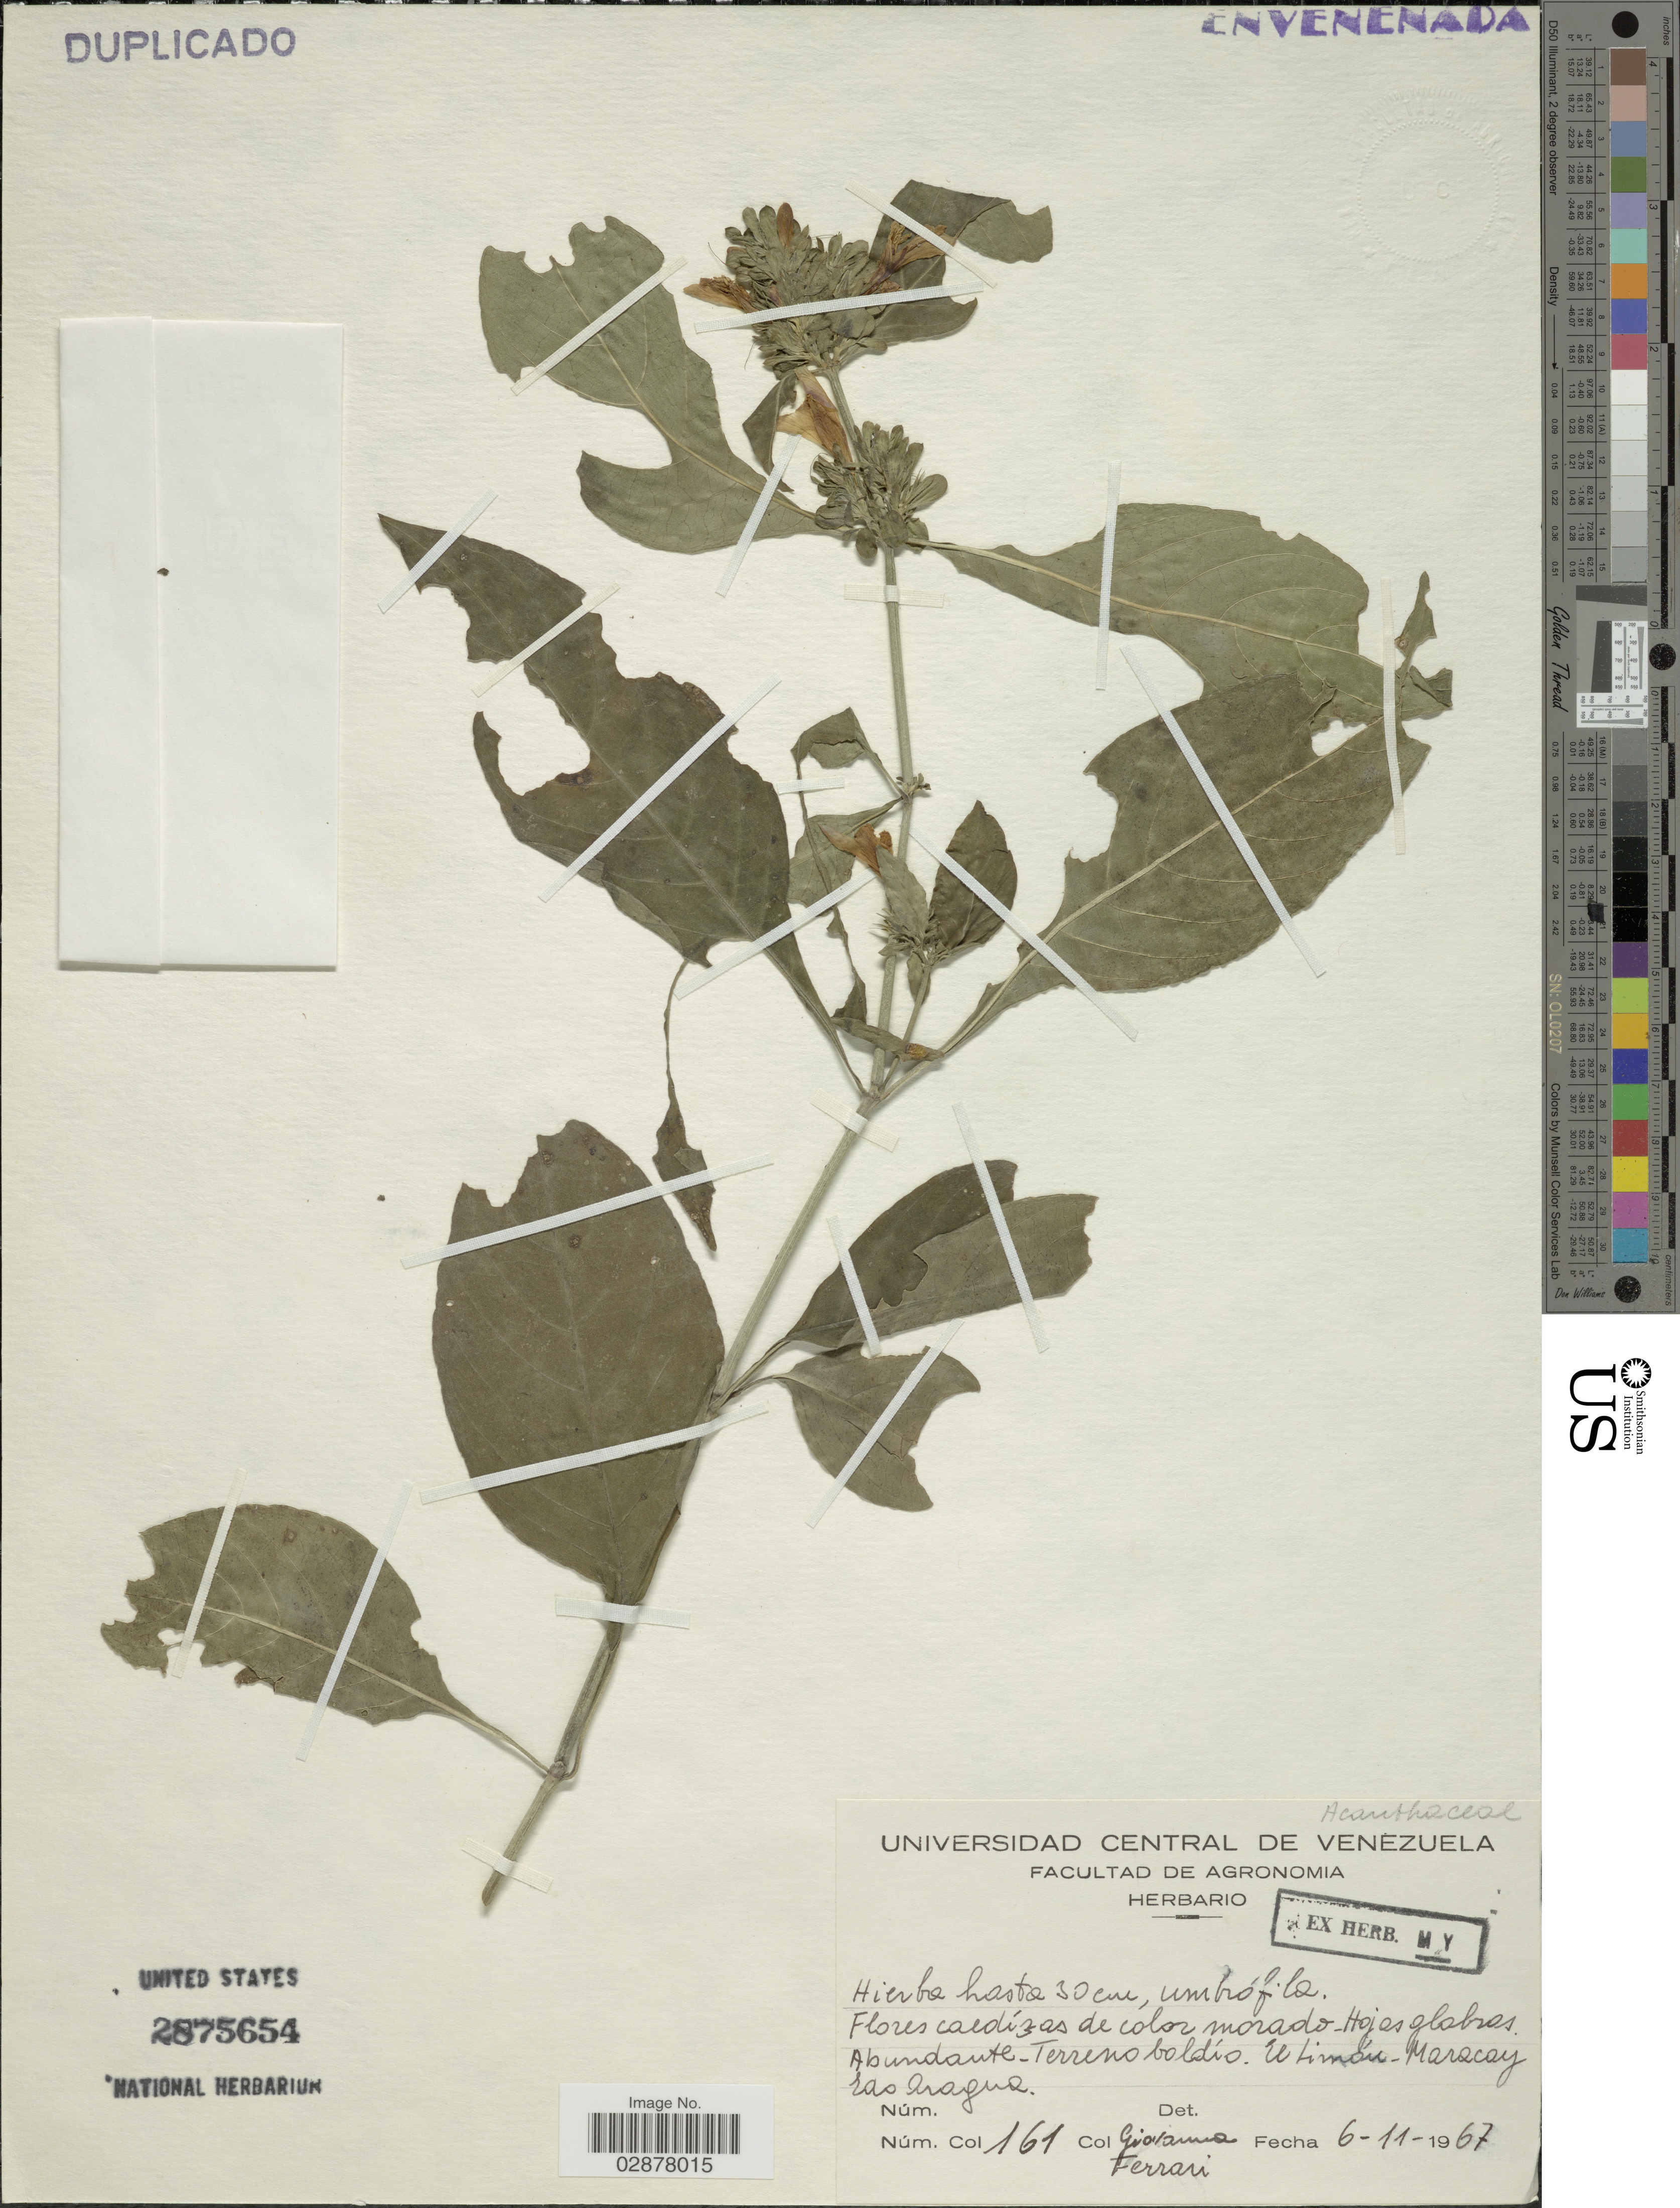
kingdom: Plantae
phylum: Tracheophyta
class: Magnoliopsida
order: Lamiales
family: Acanthaceae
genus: Justicia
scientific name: Justicia carthaginensis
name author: Jacq.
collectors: G. Ferrari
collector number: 161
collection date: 1967-11-06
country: Venezuela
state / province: Aragua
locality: Abundante-Terreno baldío, El Limon-Maracay.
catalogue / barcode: US 2875654